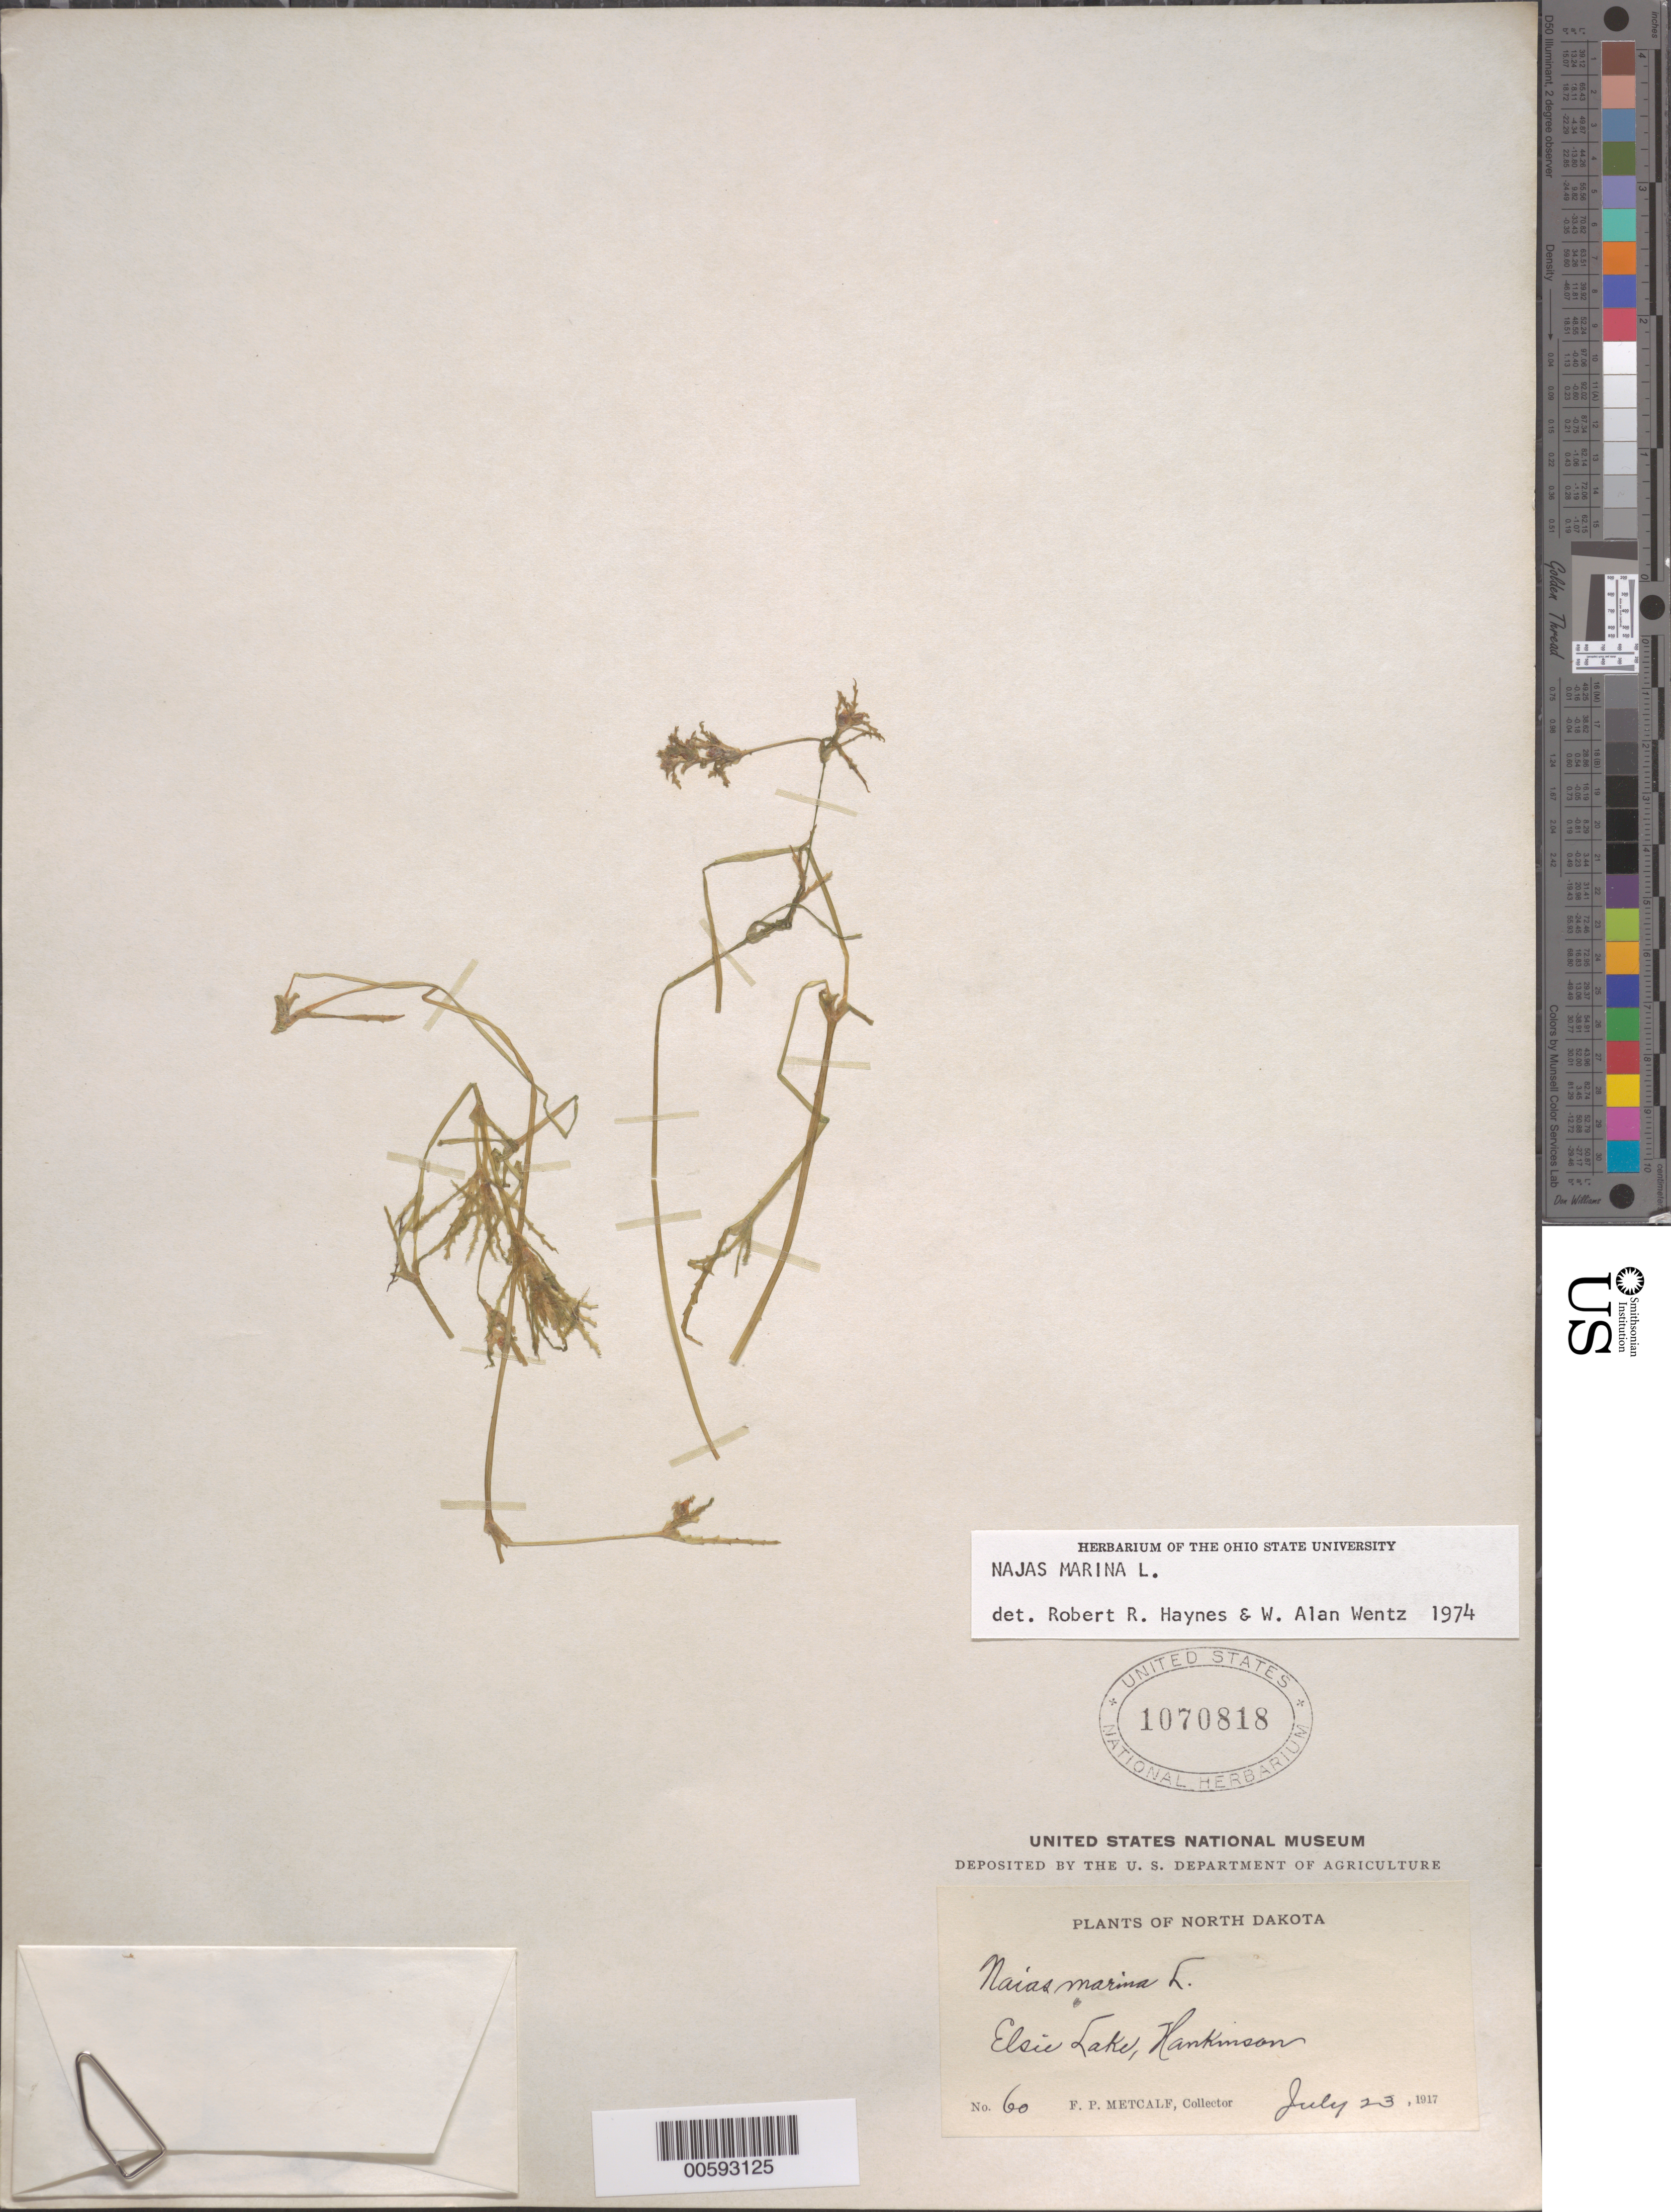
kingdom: Plantae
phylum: Tracheophyta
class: Liliopsida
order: Alismatales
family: Hydrocharitaceae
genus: Najas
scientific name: Najas marina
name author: L.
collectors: F. P. Metcalf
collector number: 60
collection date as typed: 23 Jul 1917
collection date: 1917-07-23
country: United States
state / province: North Dakota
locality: Elsie Lake, Rankinson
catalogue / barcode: US 1070818